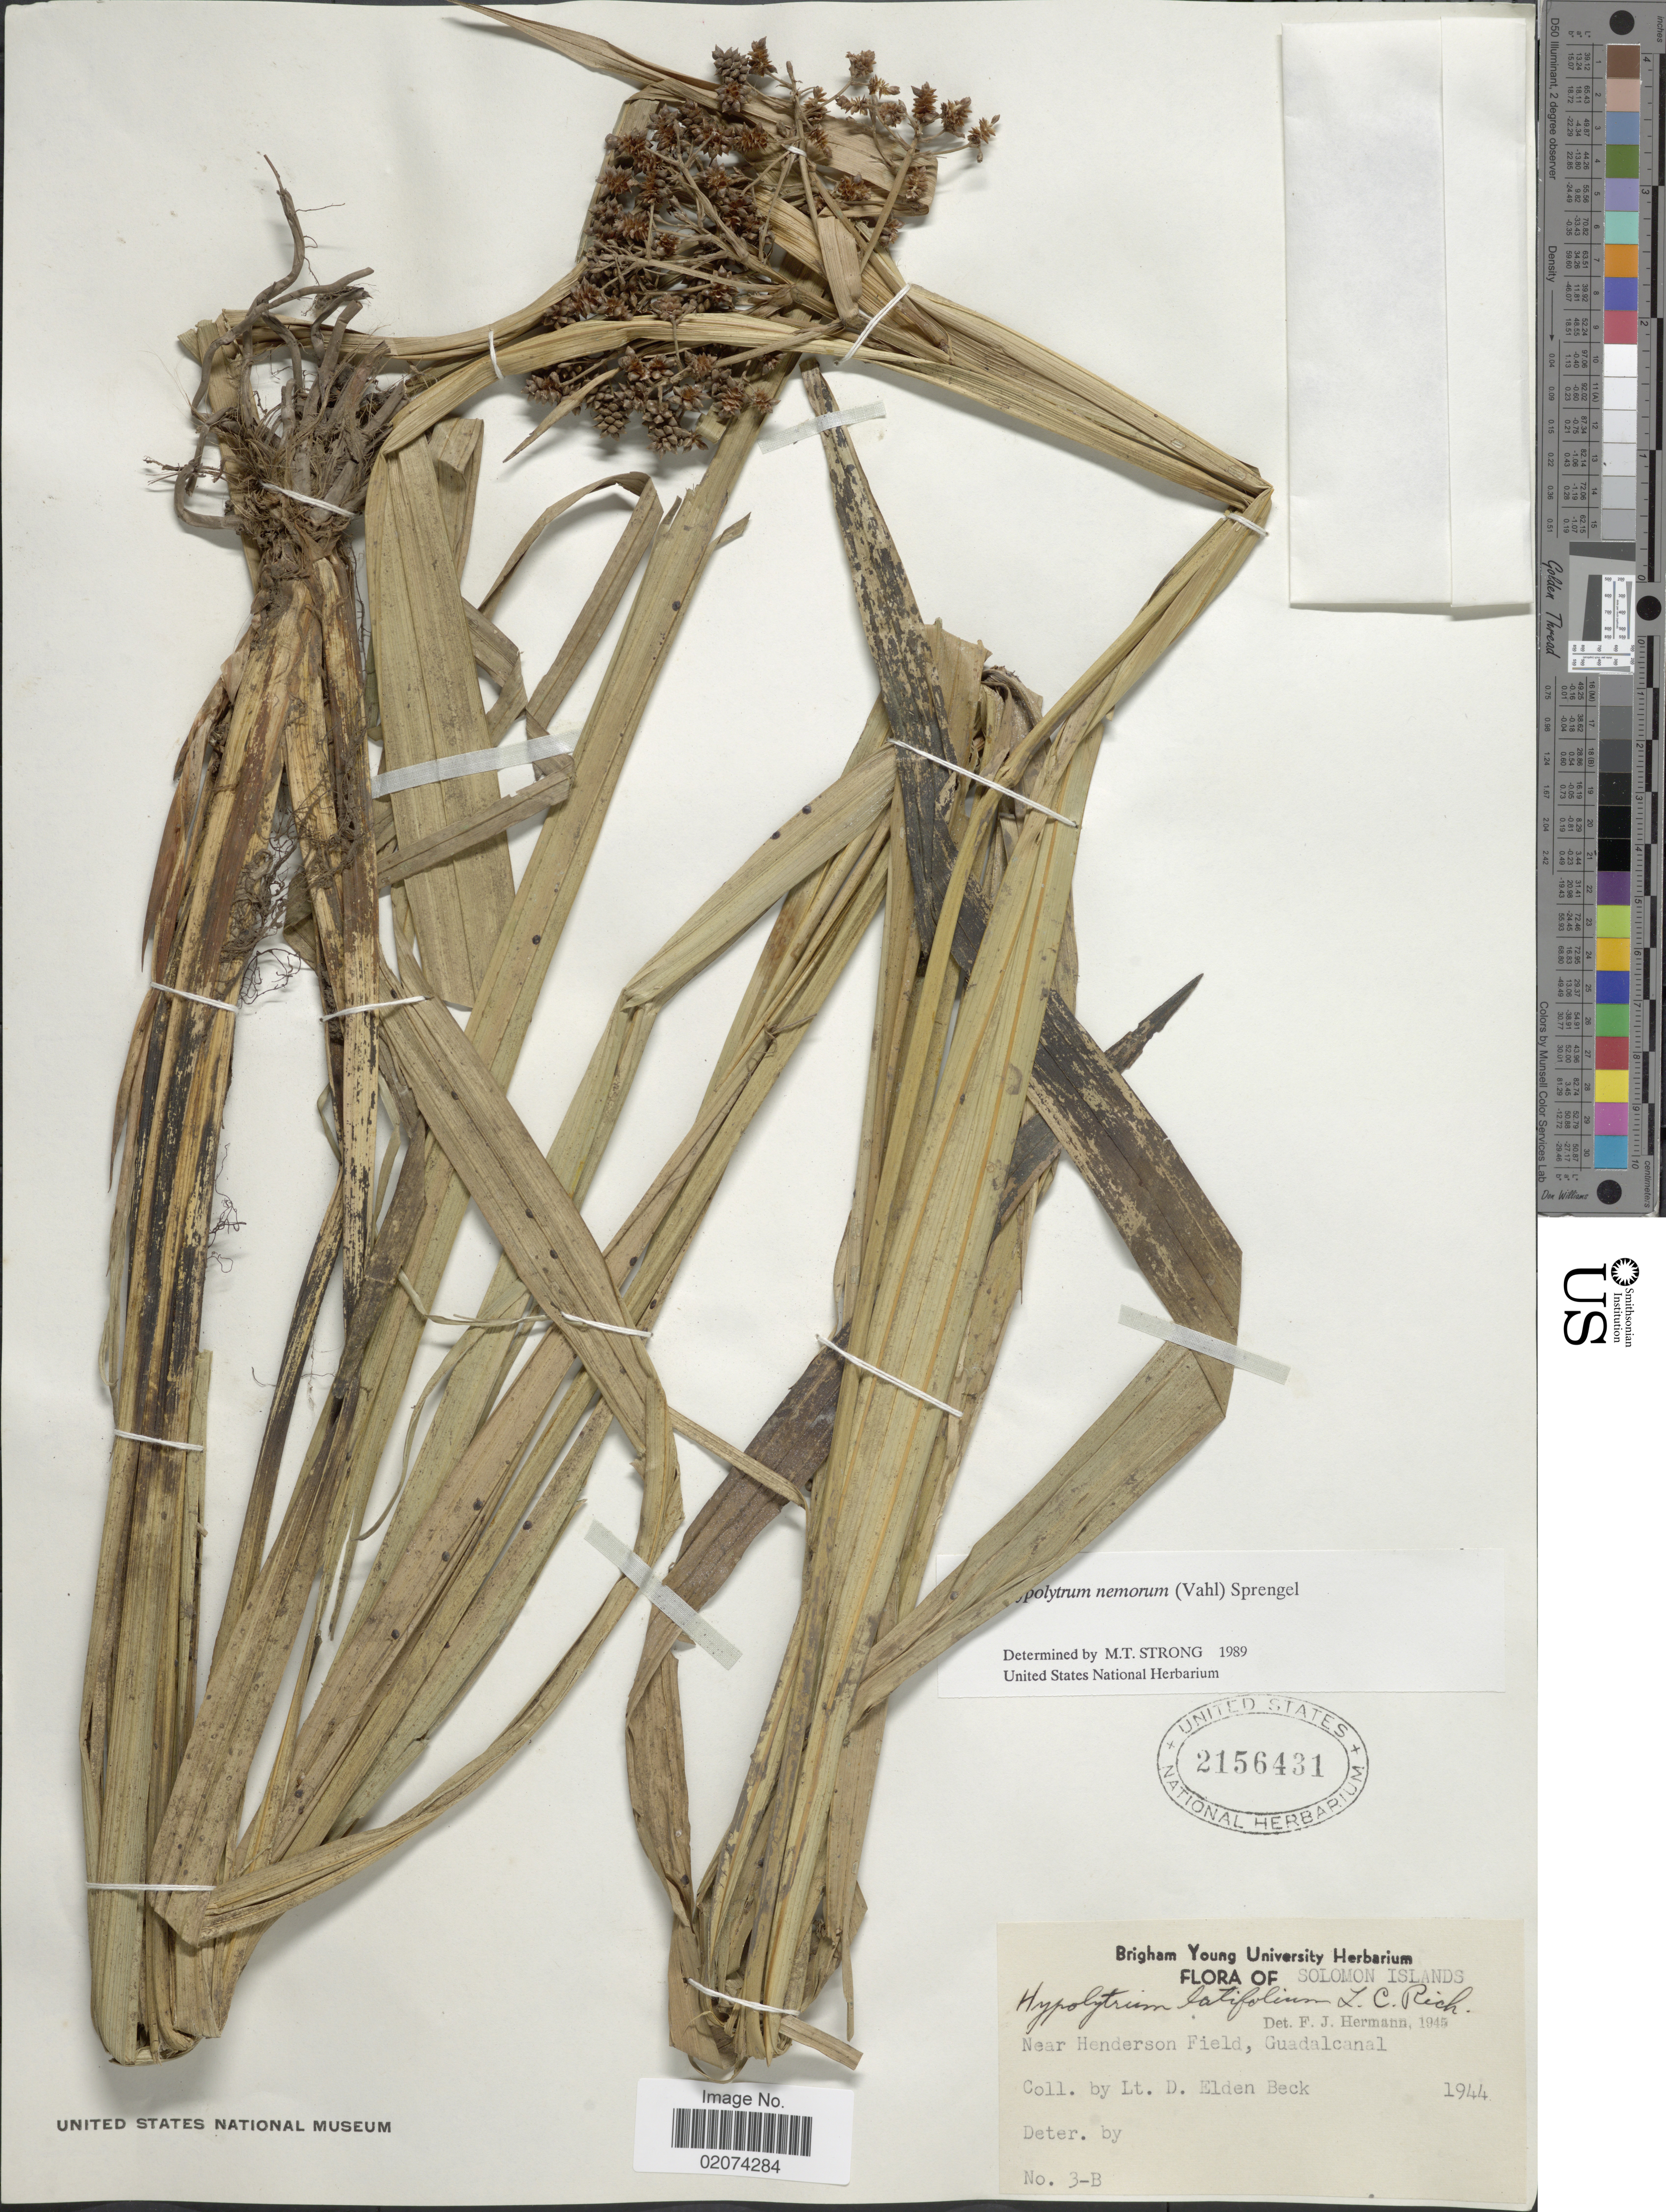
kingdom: Plantae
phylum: Tracheophyta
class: Liliopsida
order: Poales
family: Cyperaceae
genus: Hypolytrum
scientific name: Hypolytrum nemorum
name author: (Vahl) Spreng.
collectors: E.D. Beck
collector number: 3-B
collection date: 1944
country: Solomon Islands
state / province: Solomon Islands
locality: Near Henderson Field, Guadalcanal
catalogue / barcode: US 2156431